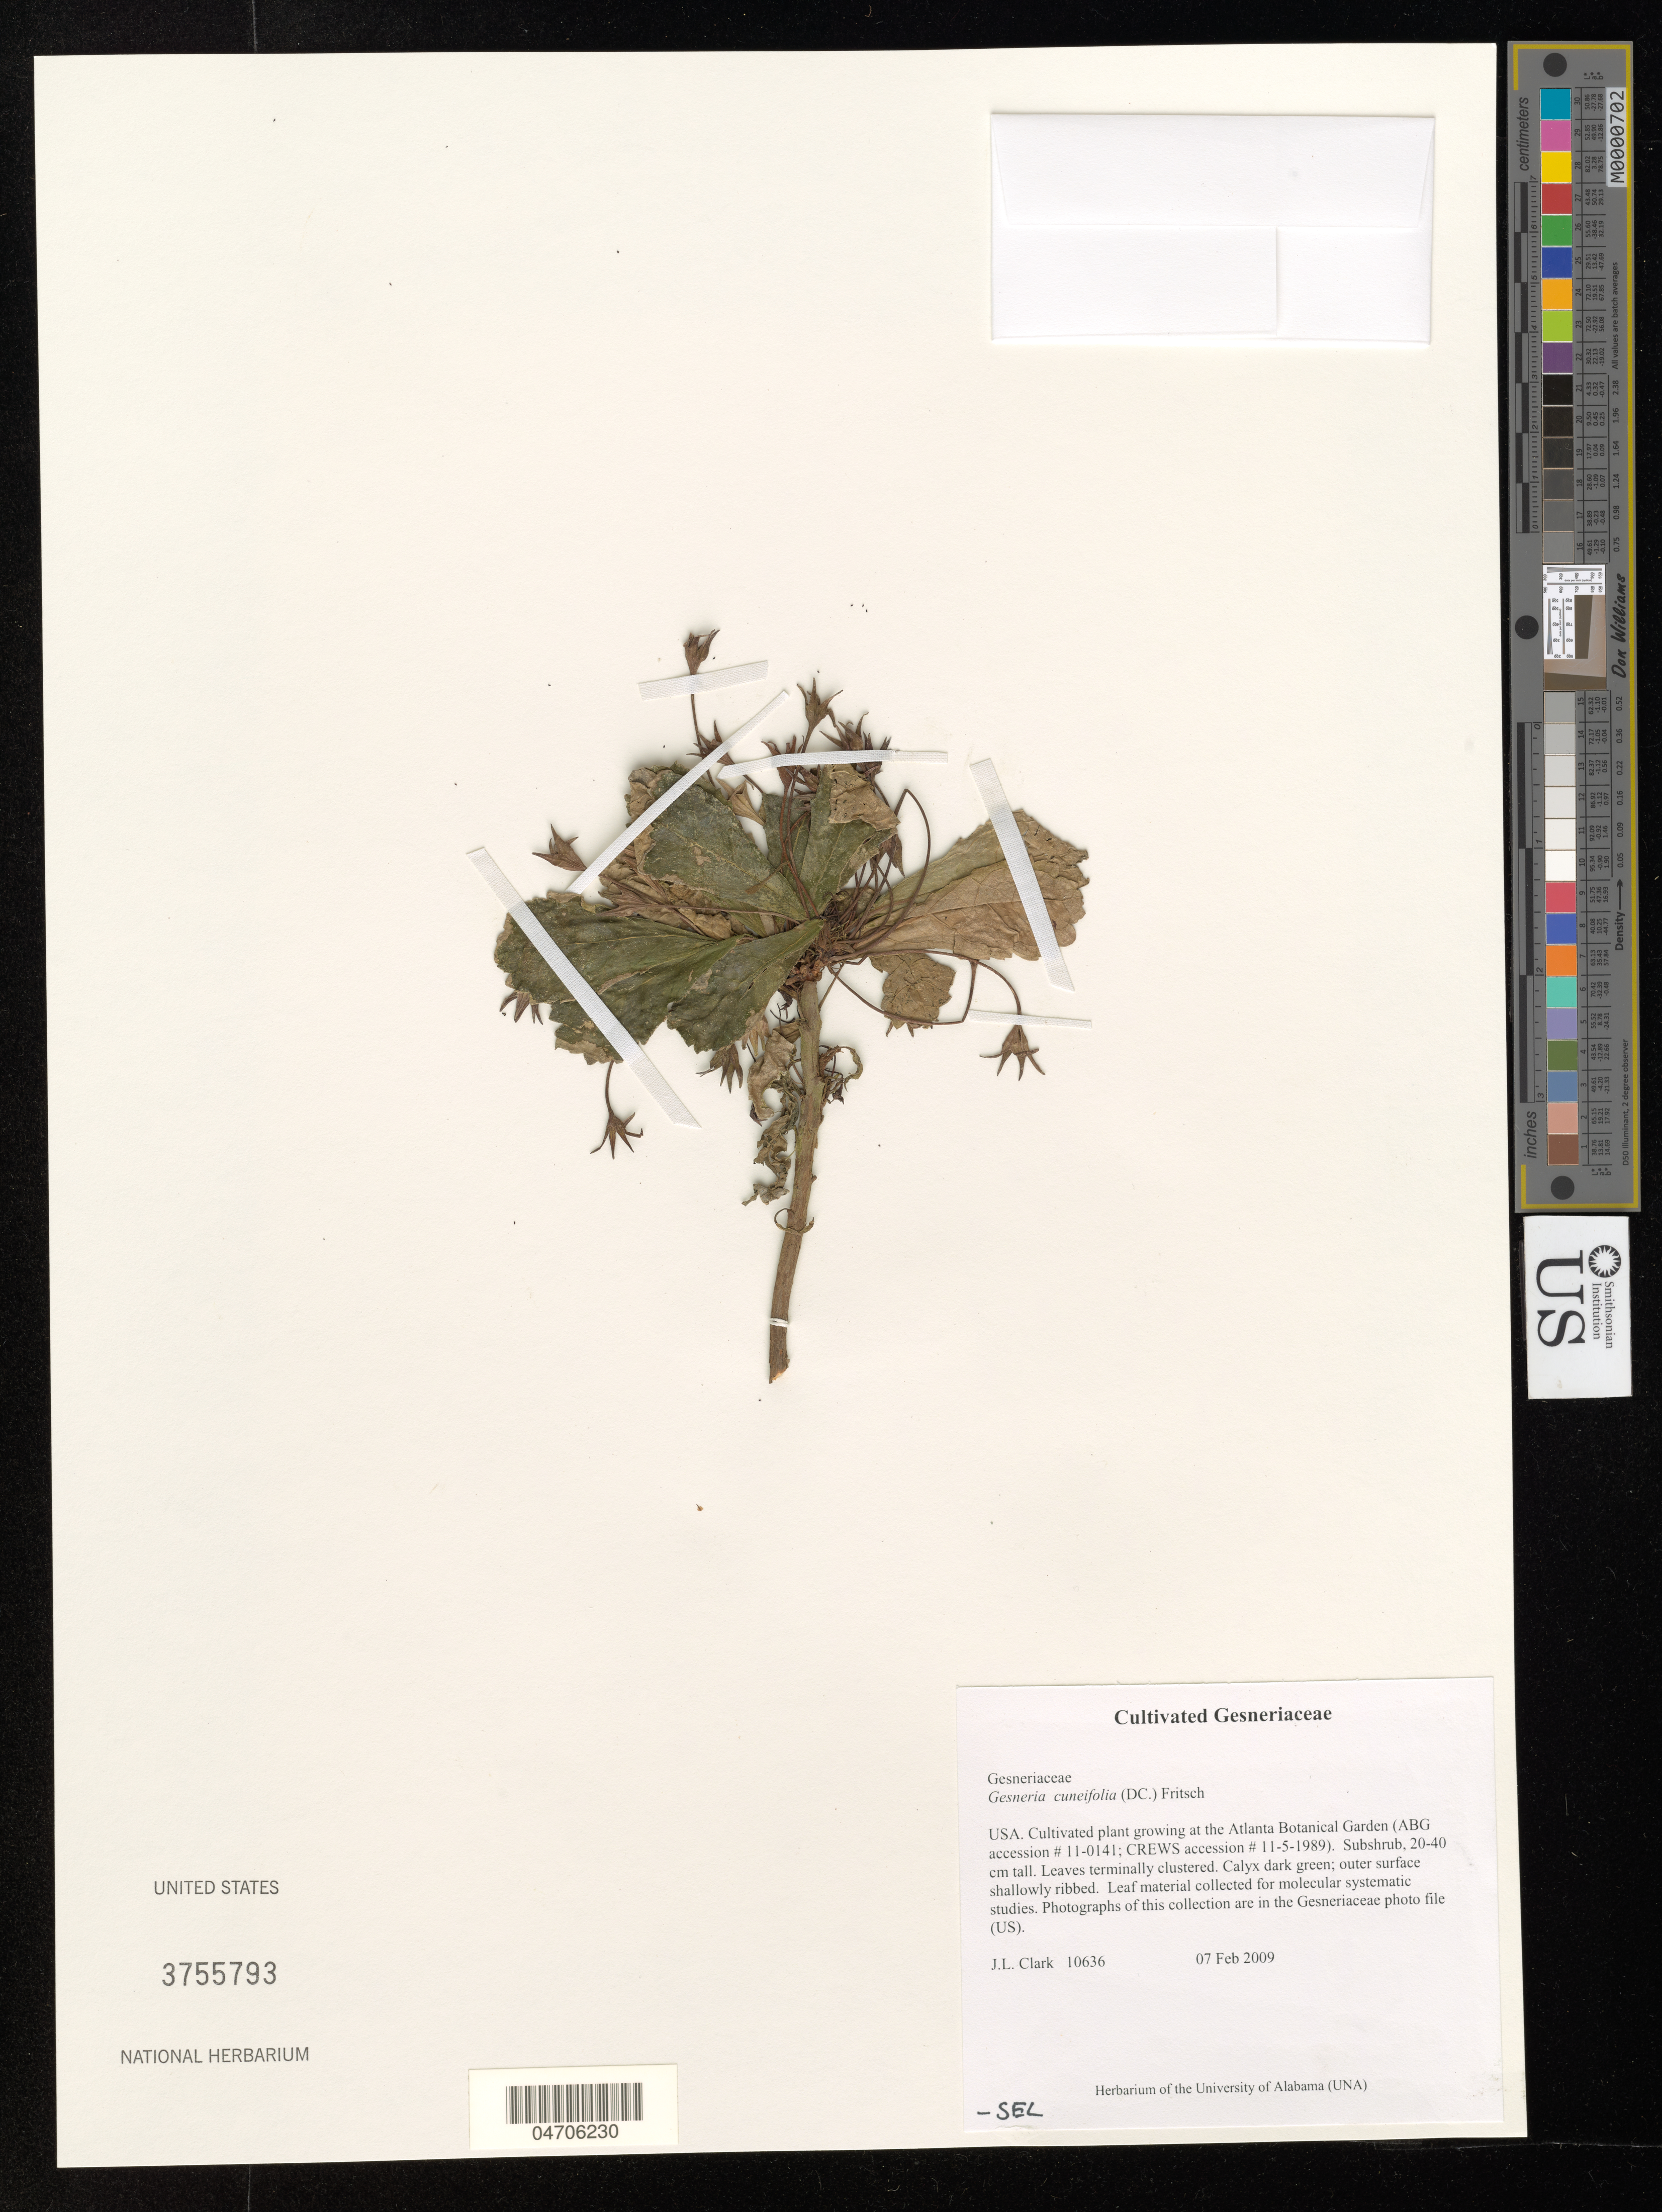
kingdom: Plantae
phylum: Tracheophyta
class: Magnoliopsida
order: Lamiales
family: Gesneriaceae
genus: Gesneria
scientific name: Gesneria cuneifolia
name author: (DC.) Fritsch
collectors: J. L. Clark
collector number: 10636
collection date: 2009-02-07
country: United States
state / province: Georgia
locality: At the Atlanta Botanical Garden (ABG accession # 11-0141; CREWS accession # 11-5-1989).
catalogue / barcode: US 3755793